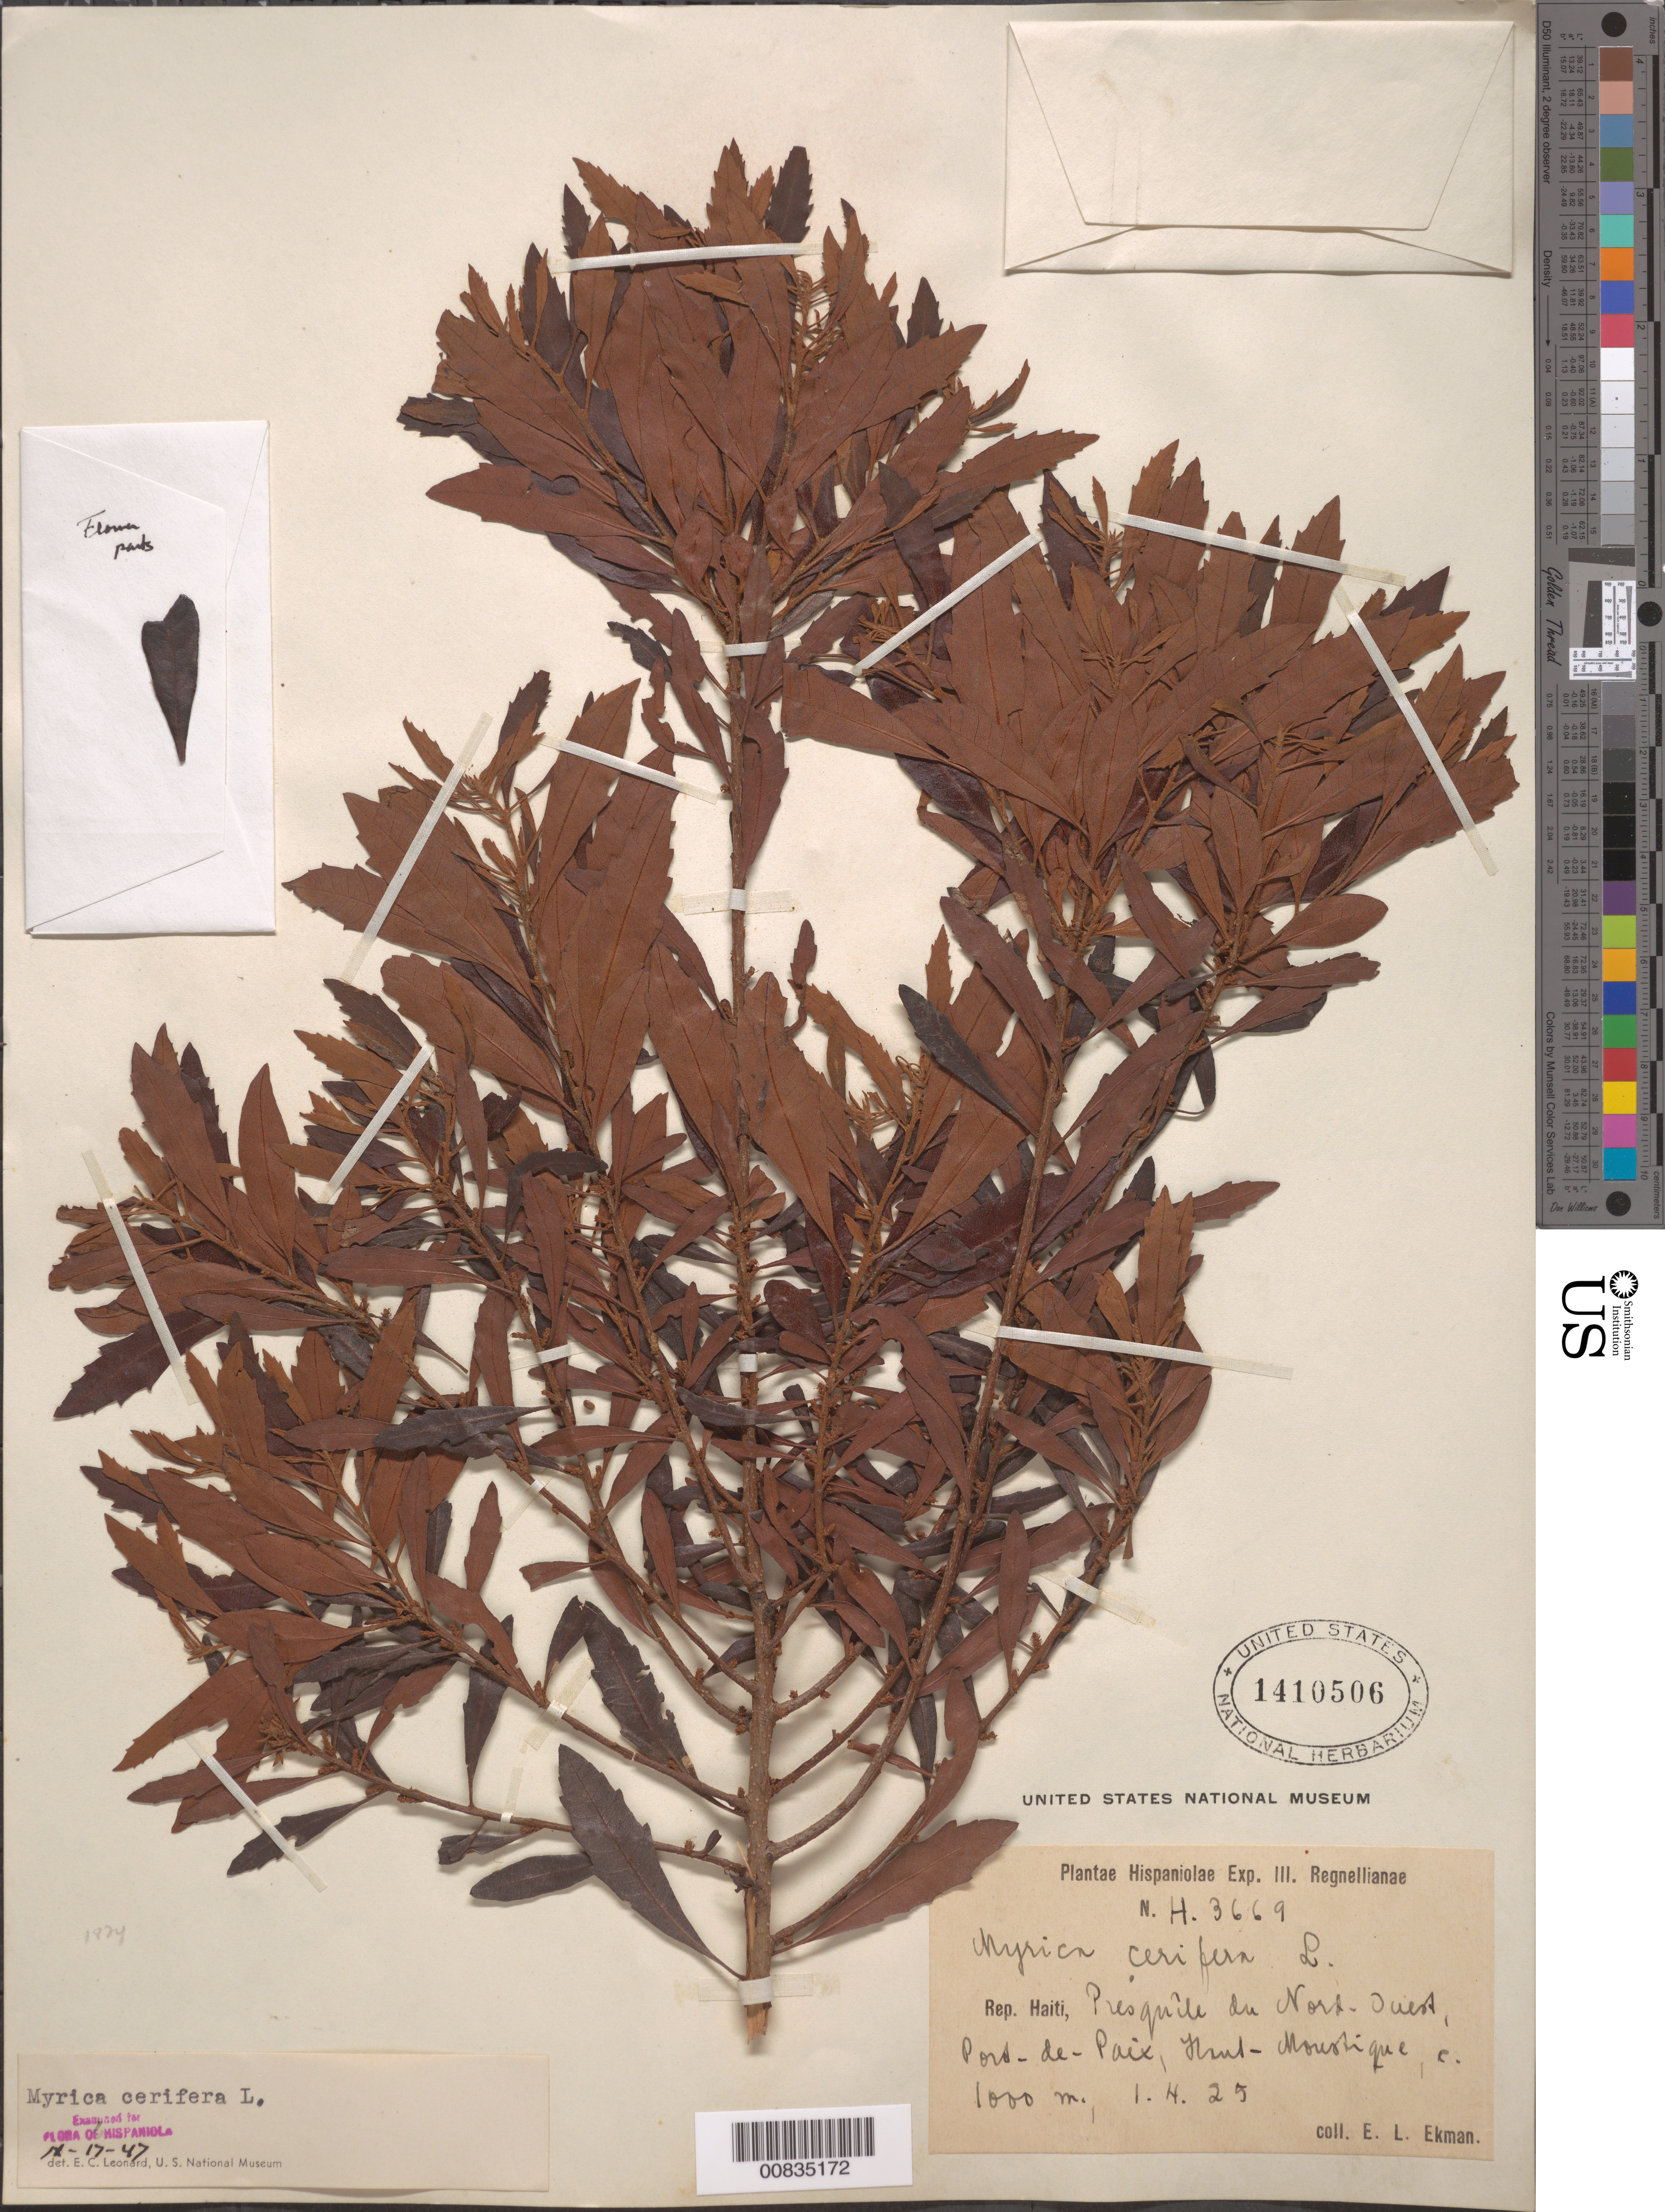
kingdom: Plantae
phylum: Tracheophyta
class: Magnoliopsida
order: Fagales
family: Myricaceae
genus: Morella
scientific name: Morella cerifera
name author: (L.) Small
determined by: Strong, M. T., (US), Smithsonian Institution - National Museum of Natural History (UNITED STATES)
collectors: E. L. Ekman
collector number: H 3669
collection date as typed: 01 Apr 1925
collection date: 1925-04-01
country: Haiti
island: Hispaniola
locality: Presqu'île du Nord-Ouest, Port-de-Paix, Haut-Moustique.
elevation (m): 1000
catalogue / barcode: US 1410506